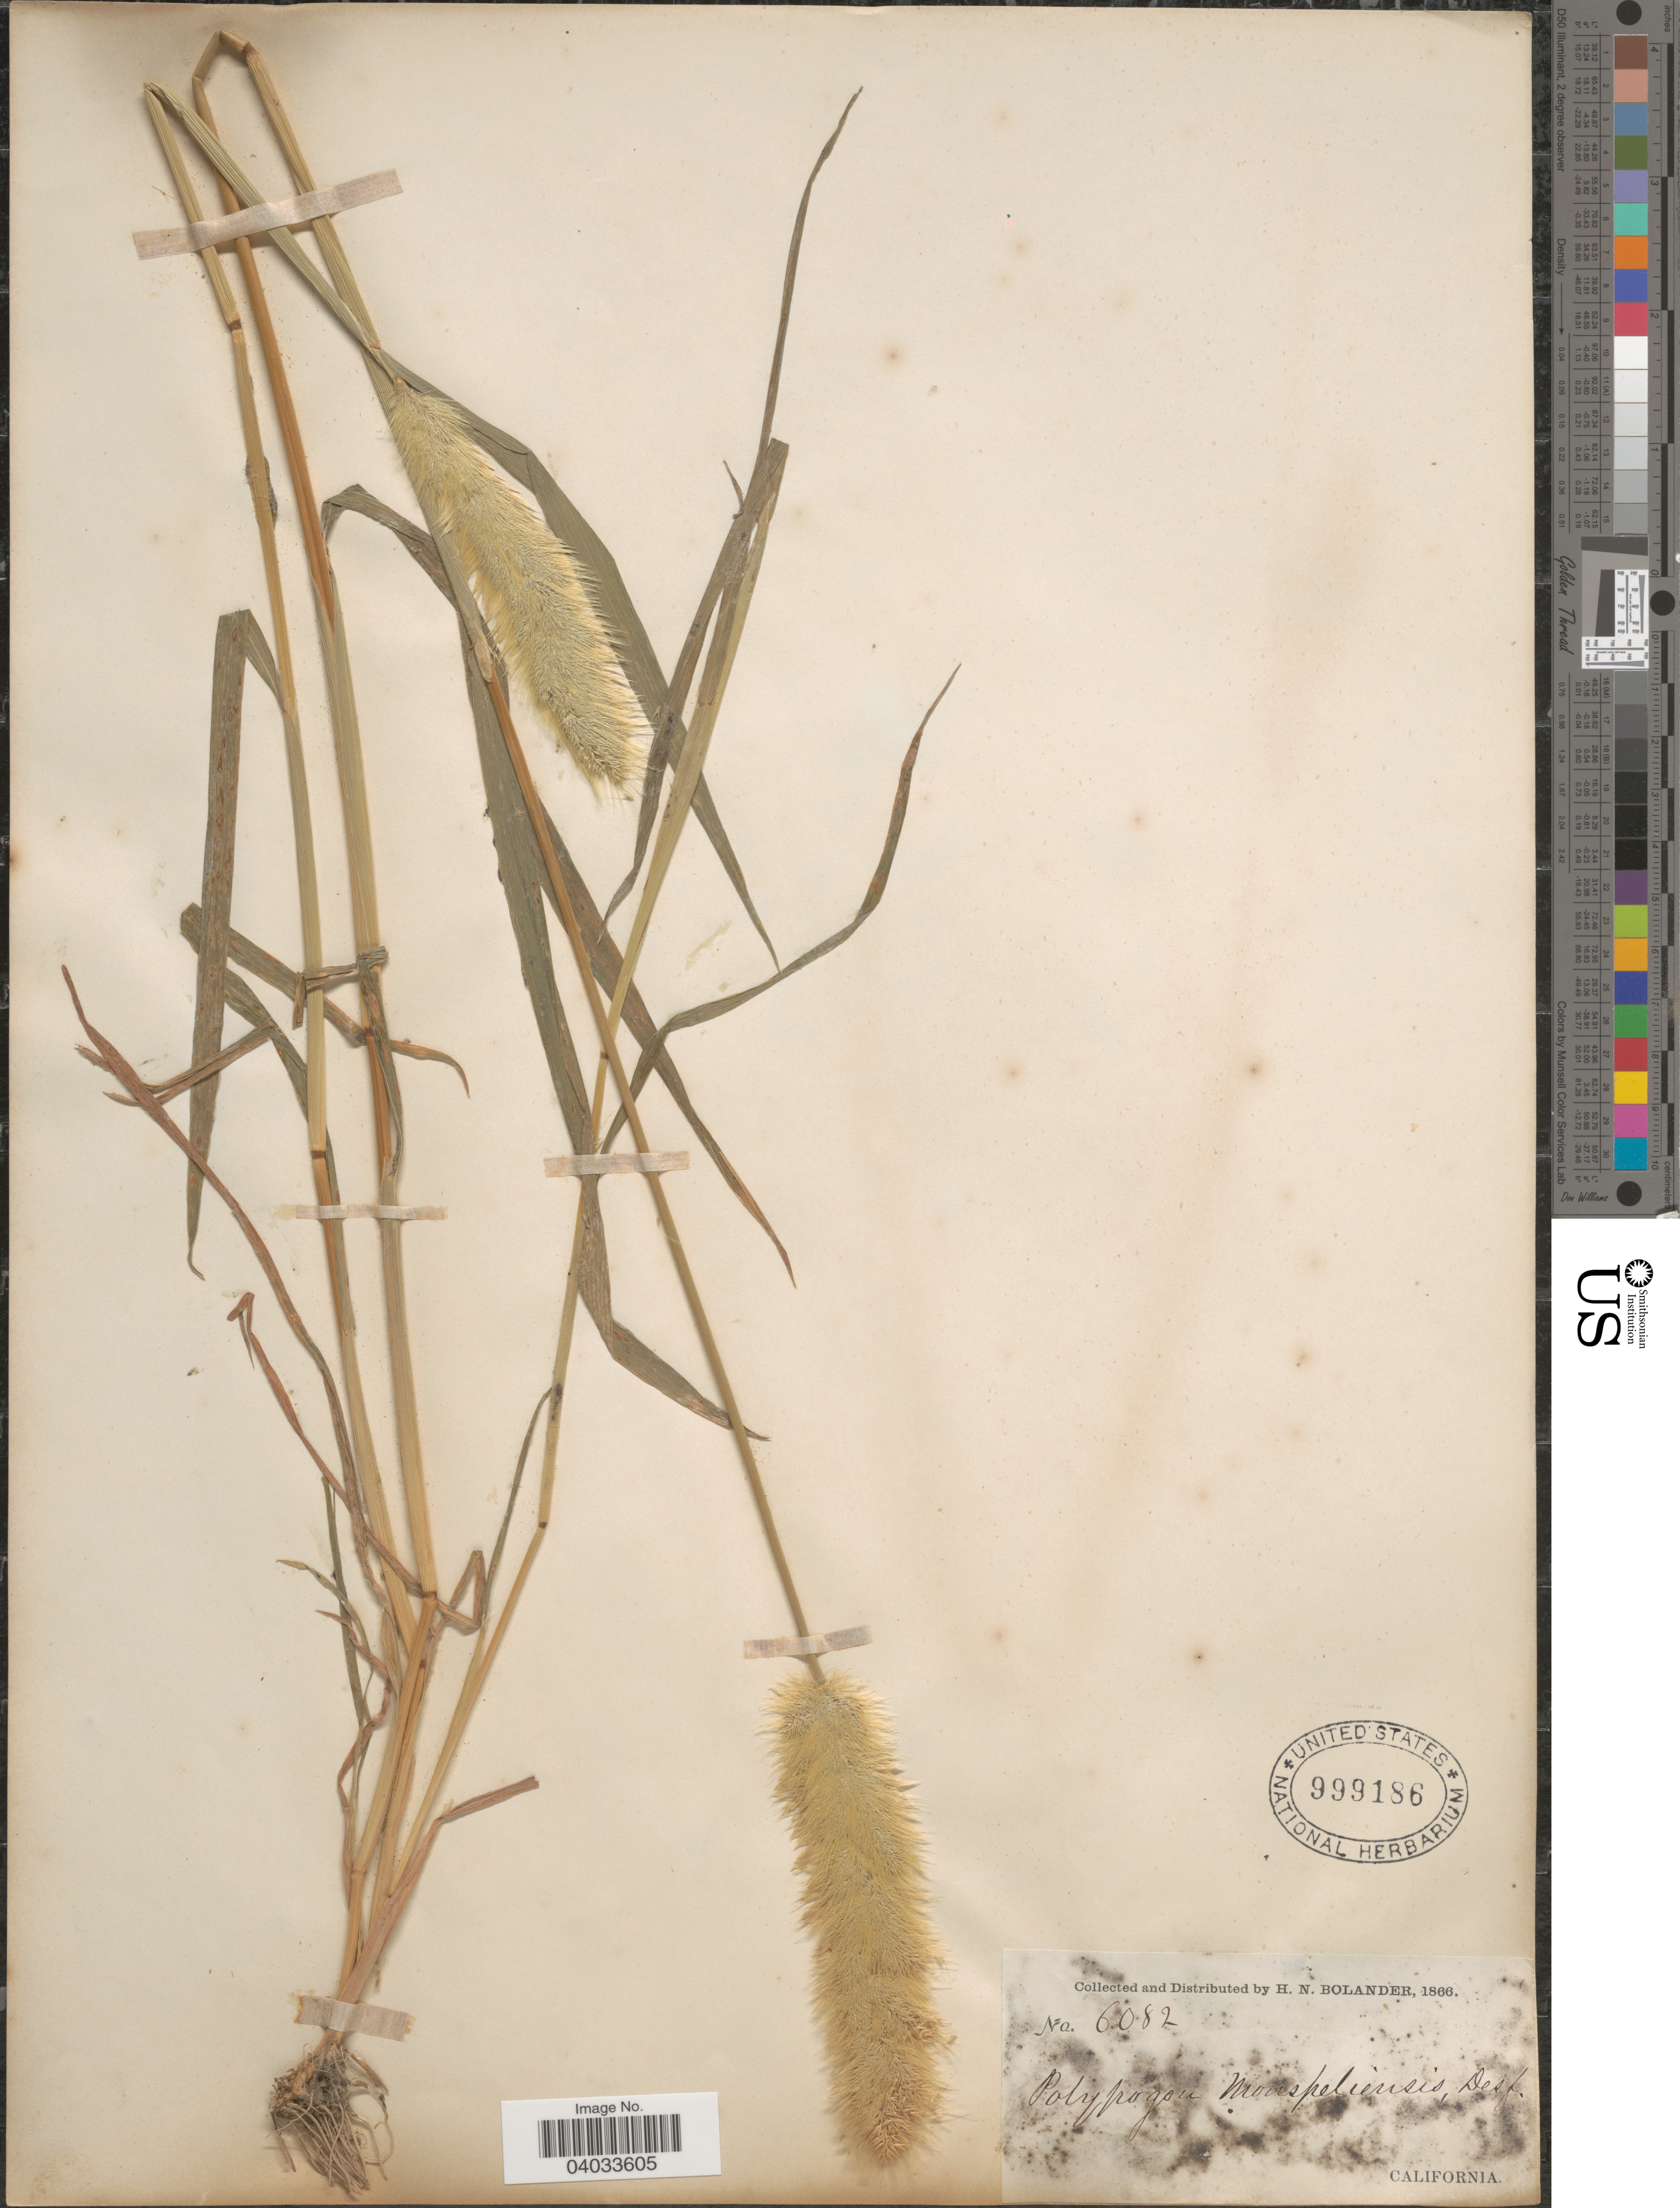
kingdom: Plantae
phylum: Tracheophyta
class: Liliopsida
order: Poales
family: Poaceae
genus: Polypogon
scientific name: Polypogon monspeliensis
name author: (L.) Desf.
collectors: H. Bolander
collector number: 6082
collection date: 1866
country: United States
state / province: California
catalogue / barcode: US 999186